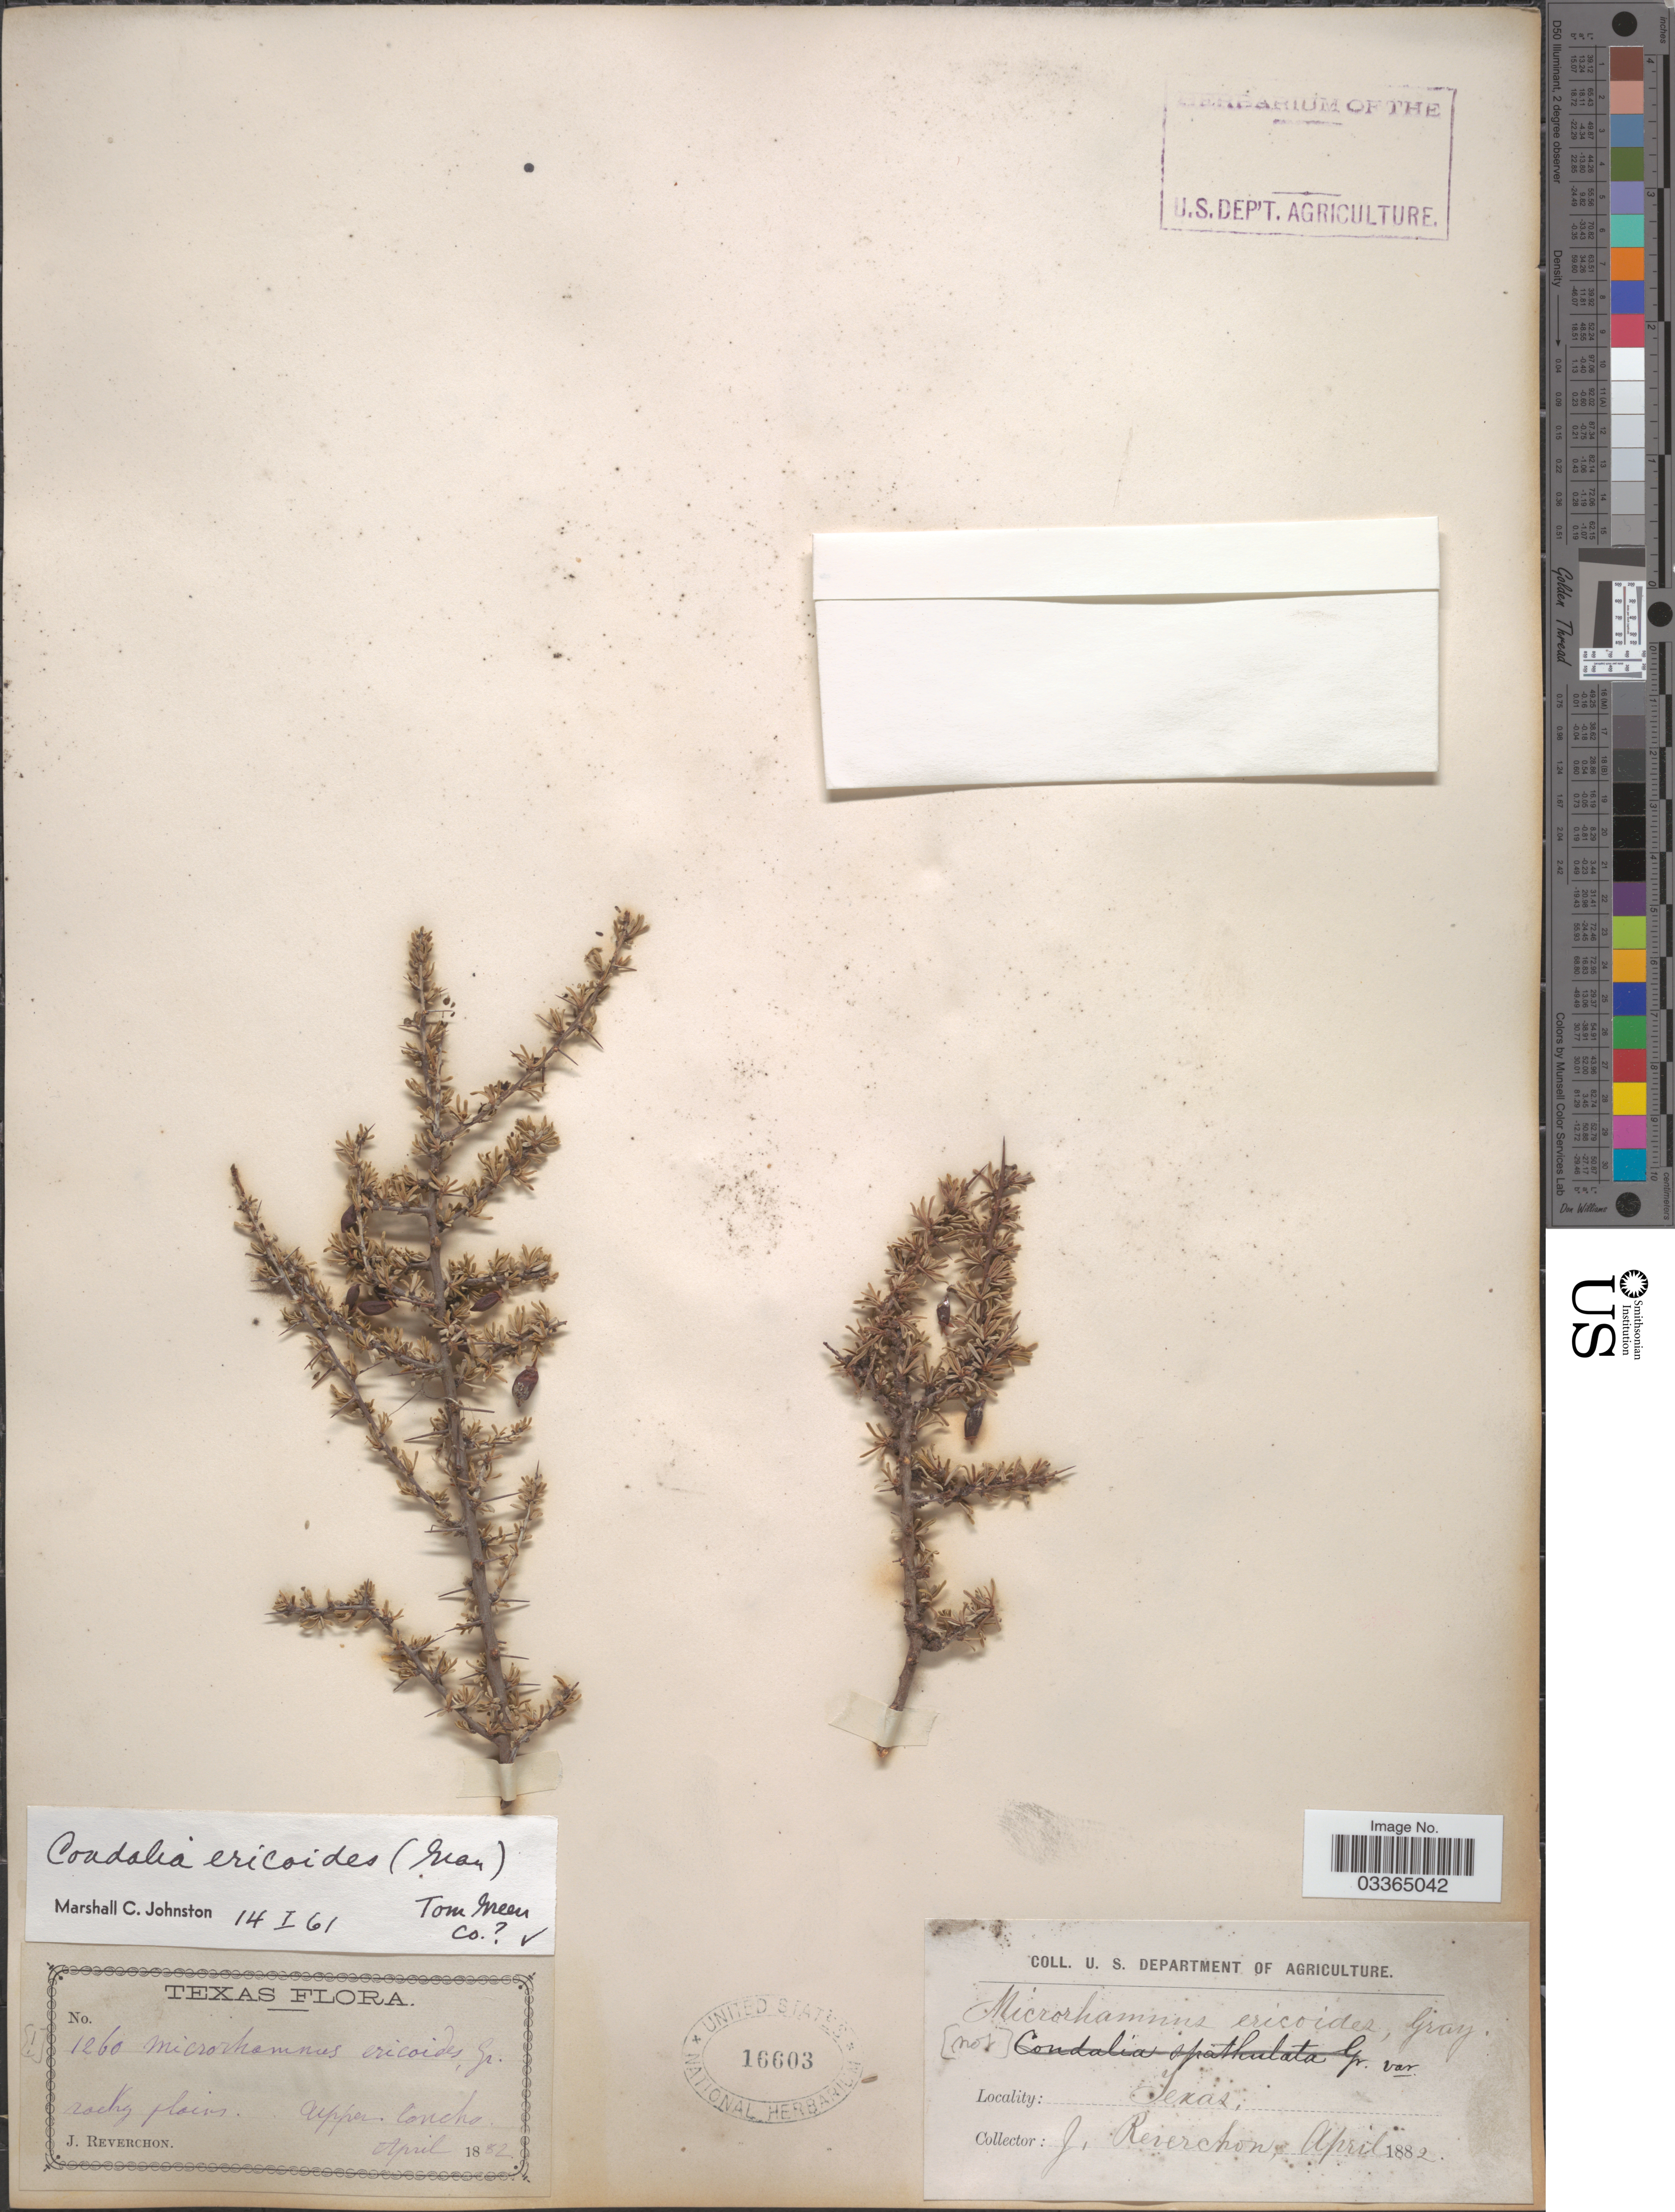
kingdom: Plantae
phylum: Tracheophyta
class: Magnoliopsida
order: Rosales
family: Rhamnaceae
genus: Condalia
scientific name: Condalia ericoides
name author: (A. Gray) M.C. Johnst.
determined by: Johnston, Marshall C.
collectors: J. Reverchon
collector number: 1260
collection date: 1882-04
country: United States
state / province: Texas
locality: Upper Concho.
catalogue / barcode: US 16603